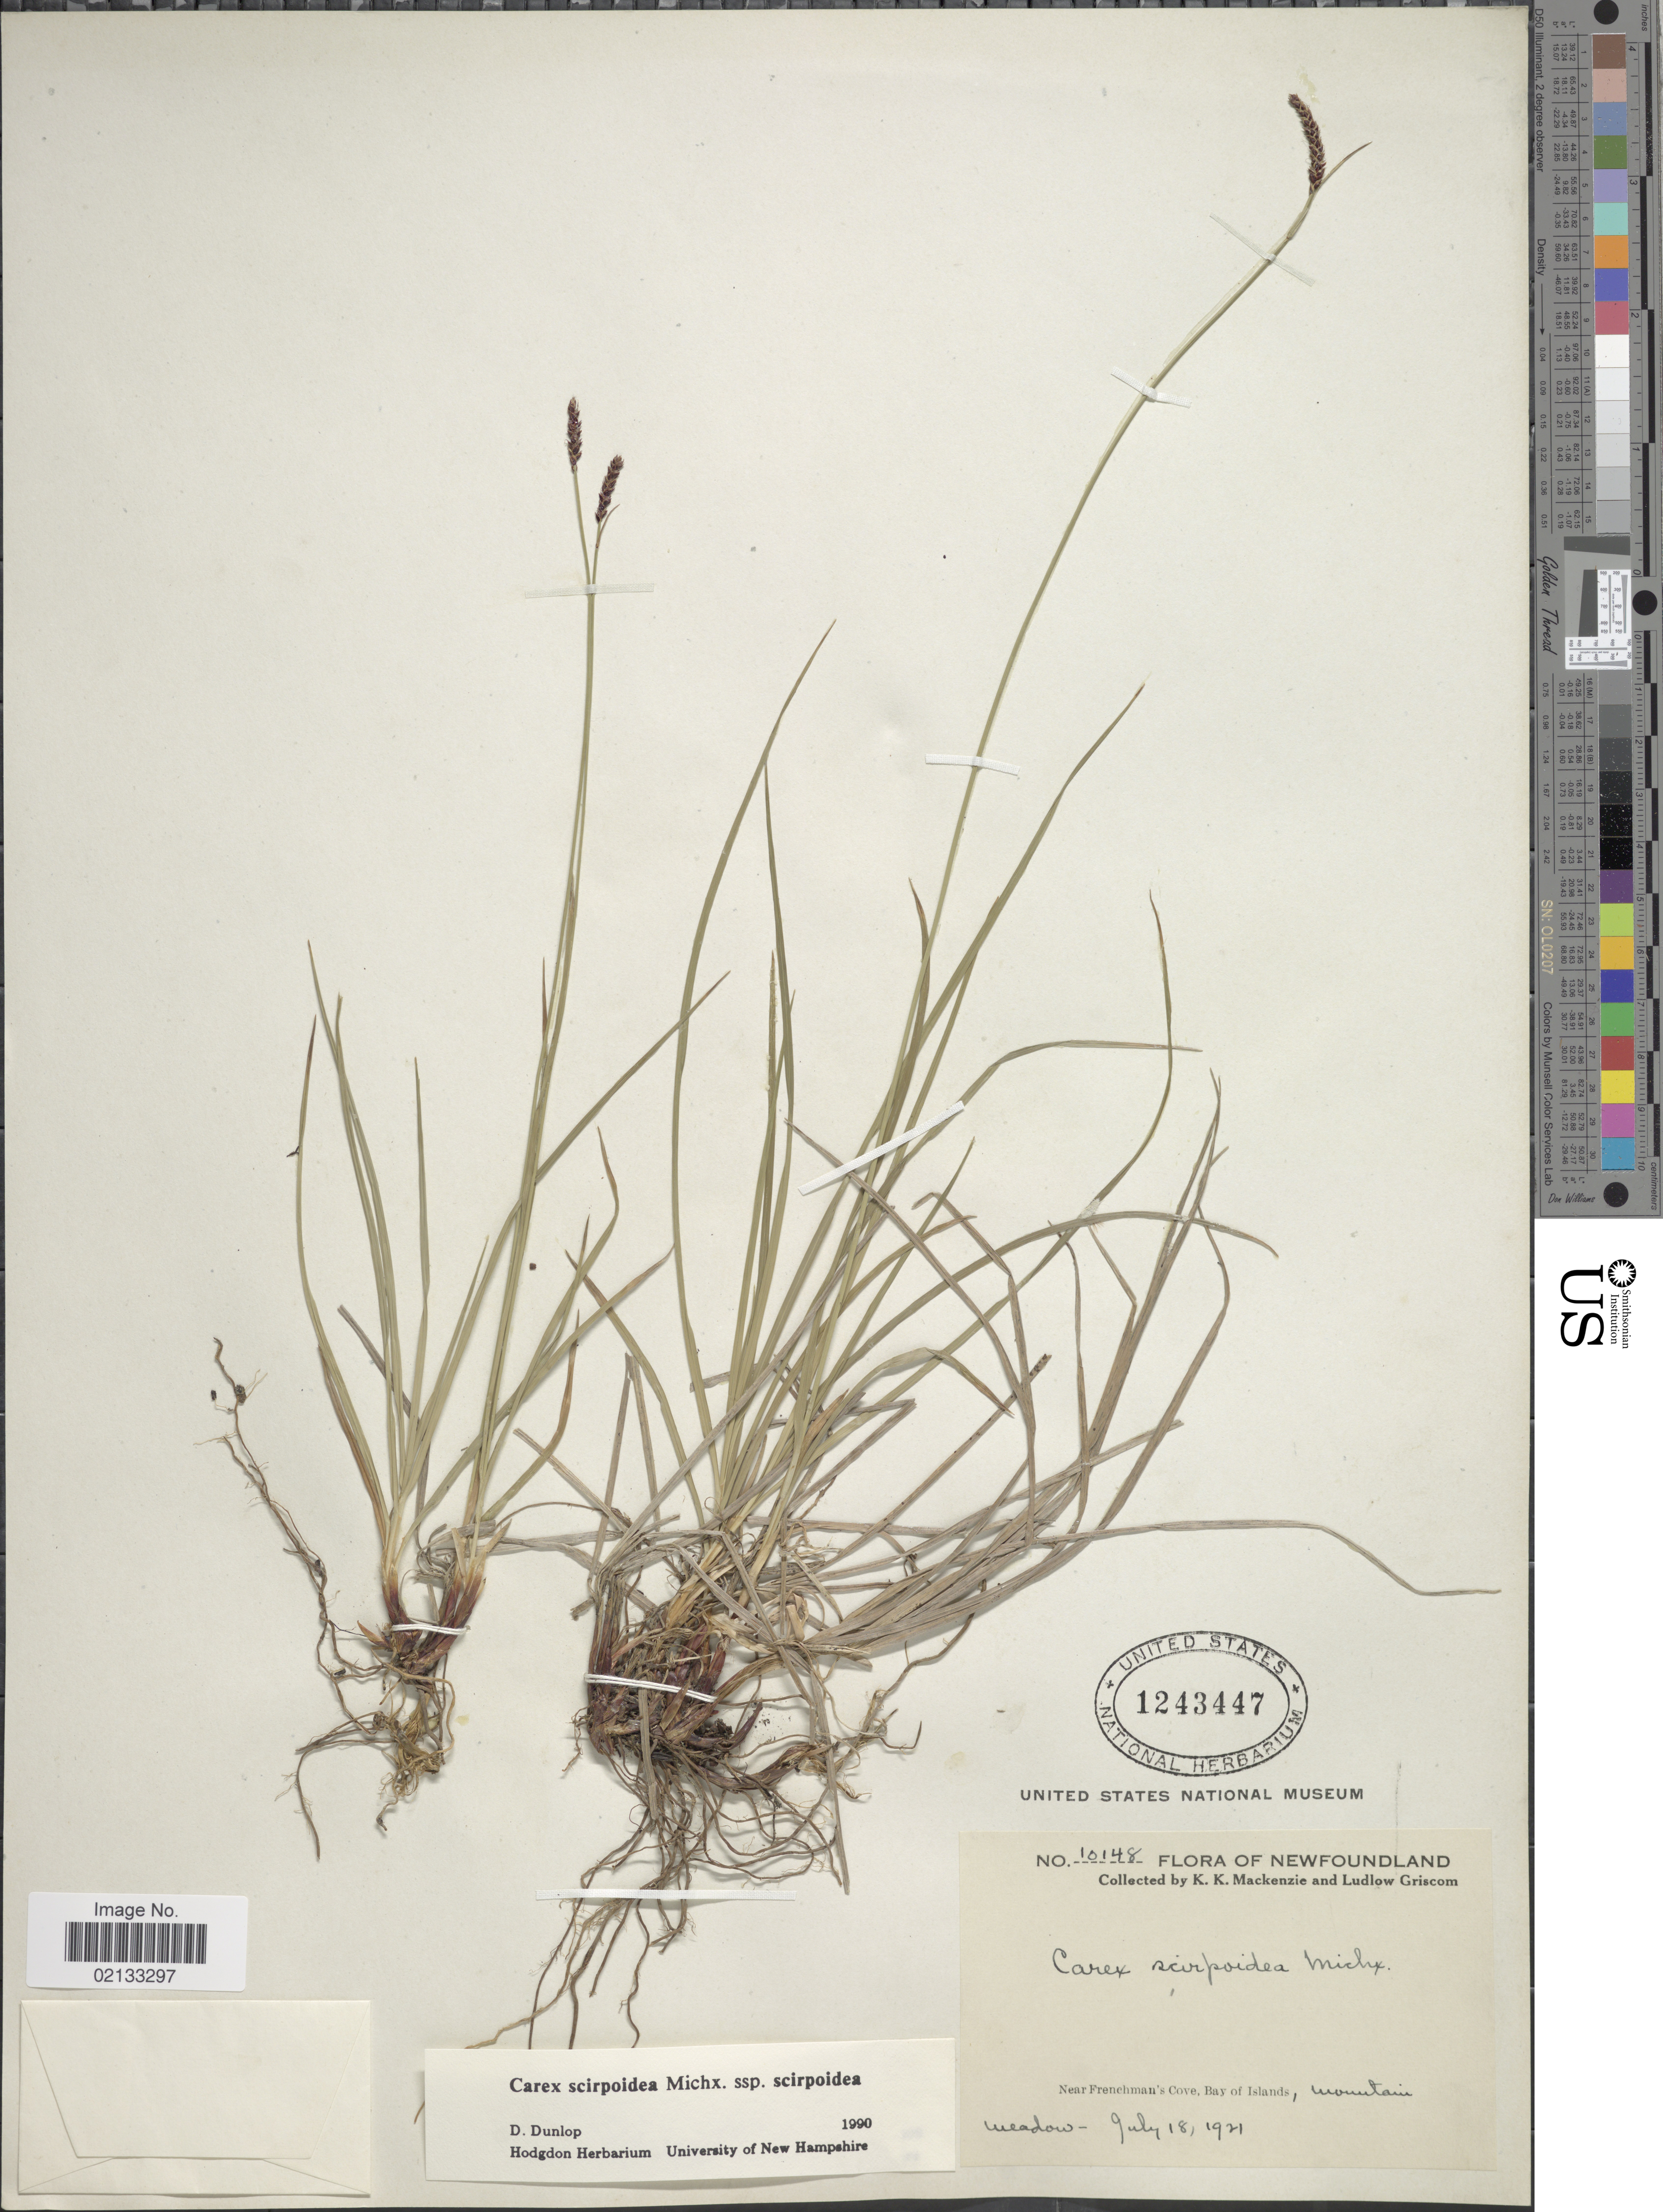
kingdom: Plantae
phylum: Tracheophyta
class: Liliopsida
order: Poales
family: Cyperaceae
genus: Carex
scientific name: Carex scirpoidea subsp. scirpoidea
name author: Michx.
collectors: K. K. Mackenzie & L. Griscom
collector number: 10148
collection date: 1921-07-18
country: Canada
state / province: Newfoundland and Labrador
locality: Near Frenchman's Cove, Bay of Islands, mountain meadow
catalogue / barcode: US 1243447